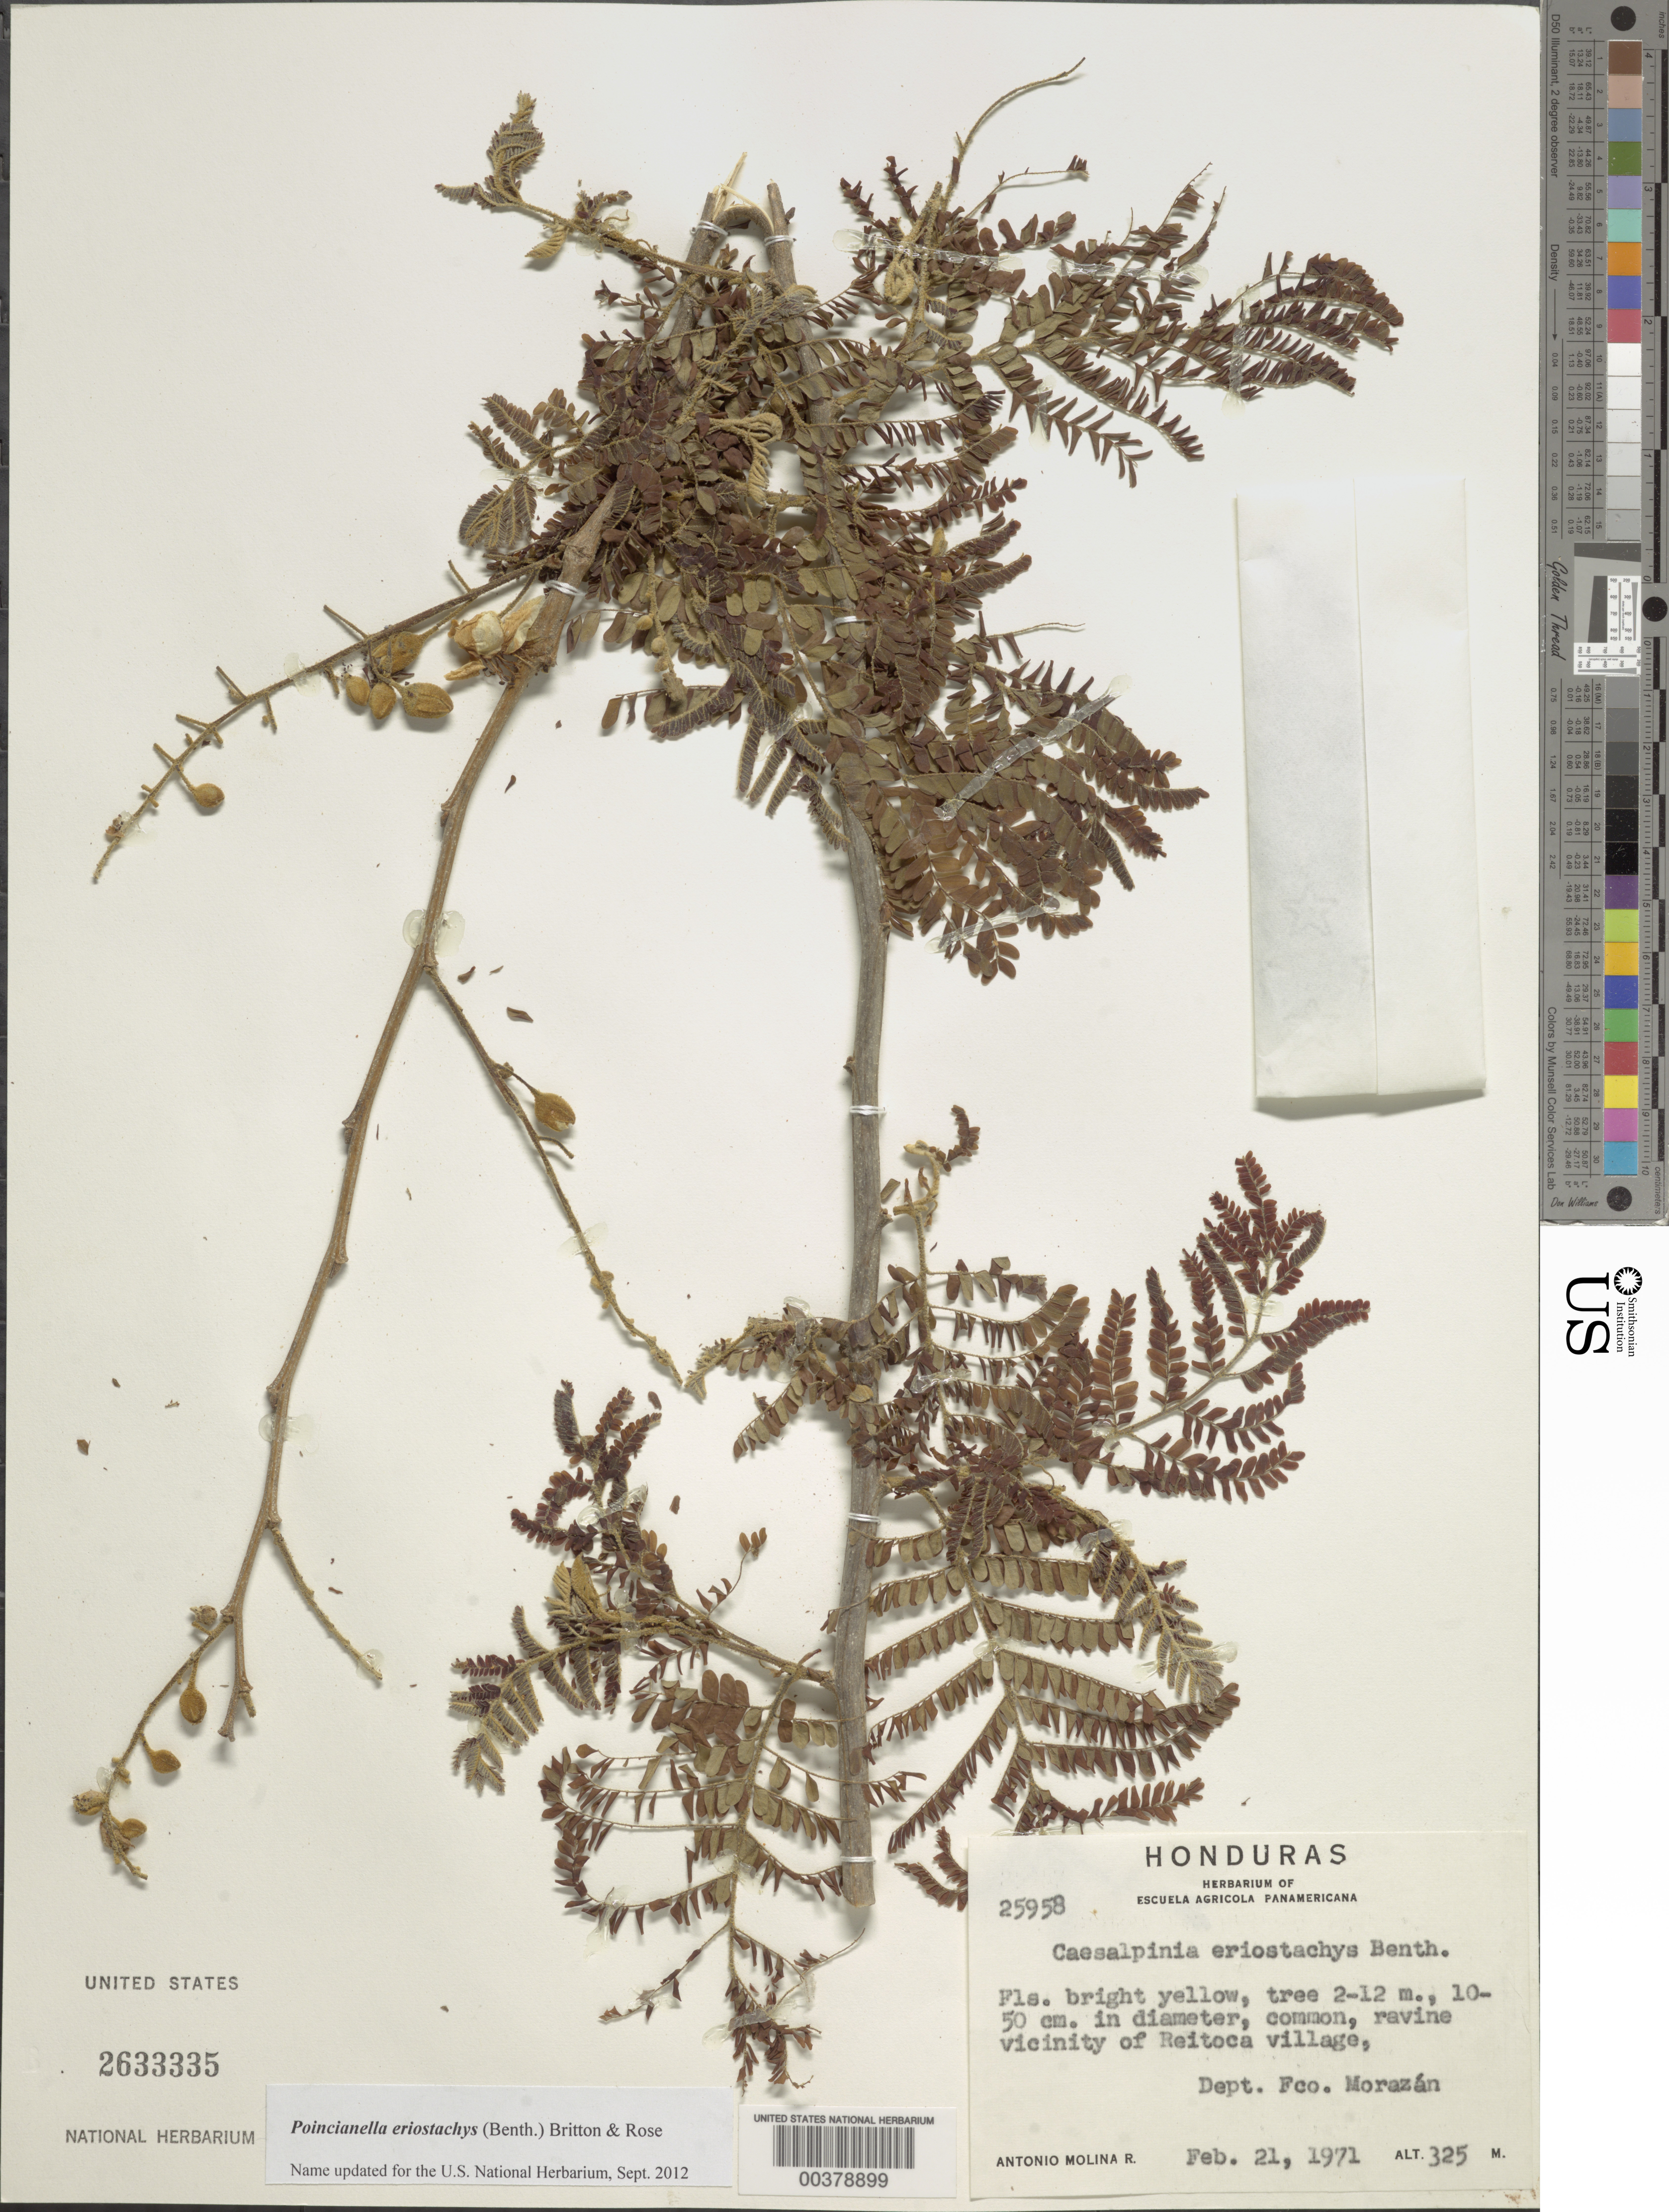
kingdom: Plantae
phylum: Tracheophyta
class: Magnoliopsida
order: Fabales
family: Fabaceae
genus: Cenostigma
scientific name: Cenostigma eriostachys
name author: (Benth.) Gagnon & G.P. Lewis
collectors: A. Molina R.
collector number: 25958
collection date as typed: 21 Feb 1971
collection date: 1971-02-21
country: Honduras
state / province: Fco. Morazán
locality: Vicinity of Reitoca village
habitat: Ravine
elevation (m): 325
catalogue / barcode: US 2633335